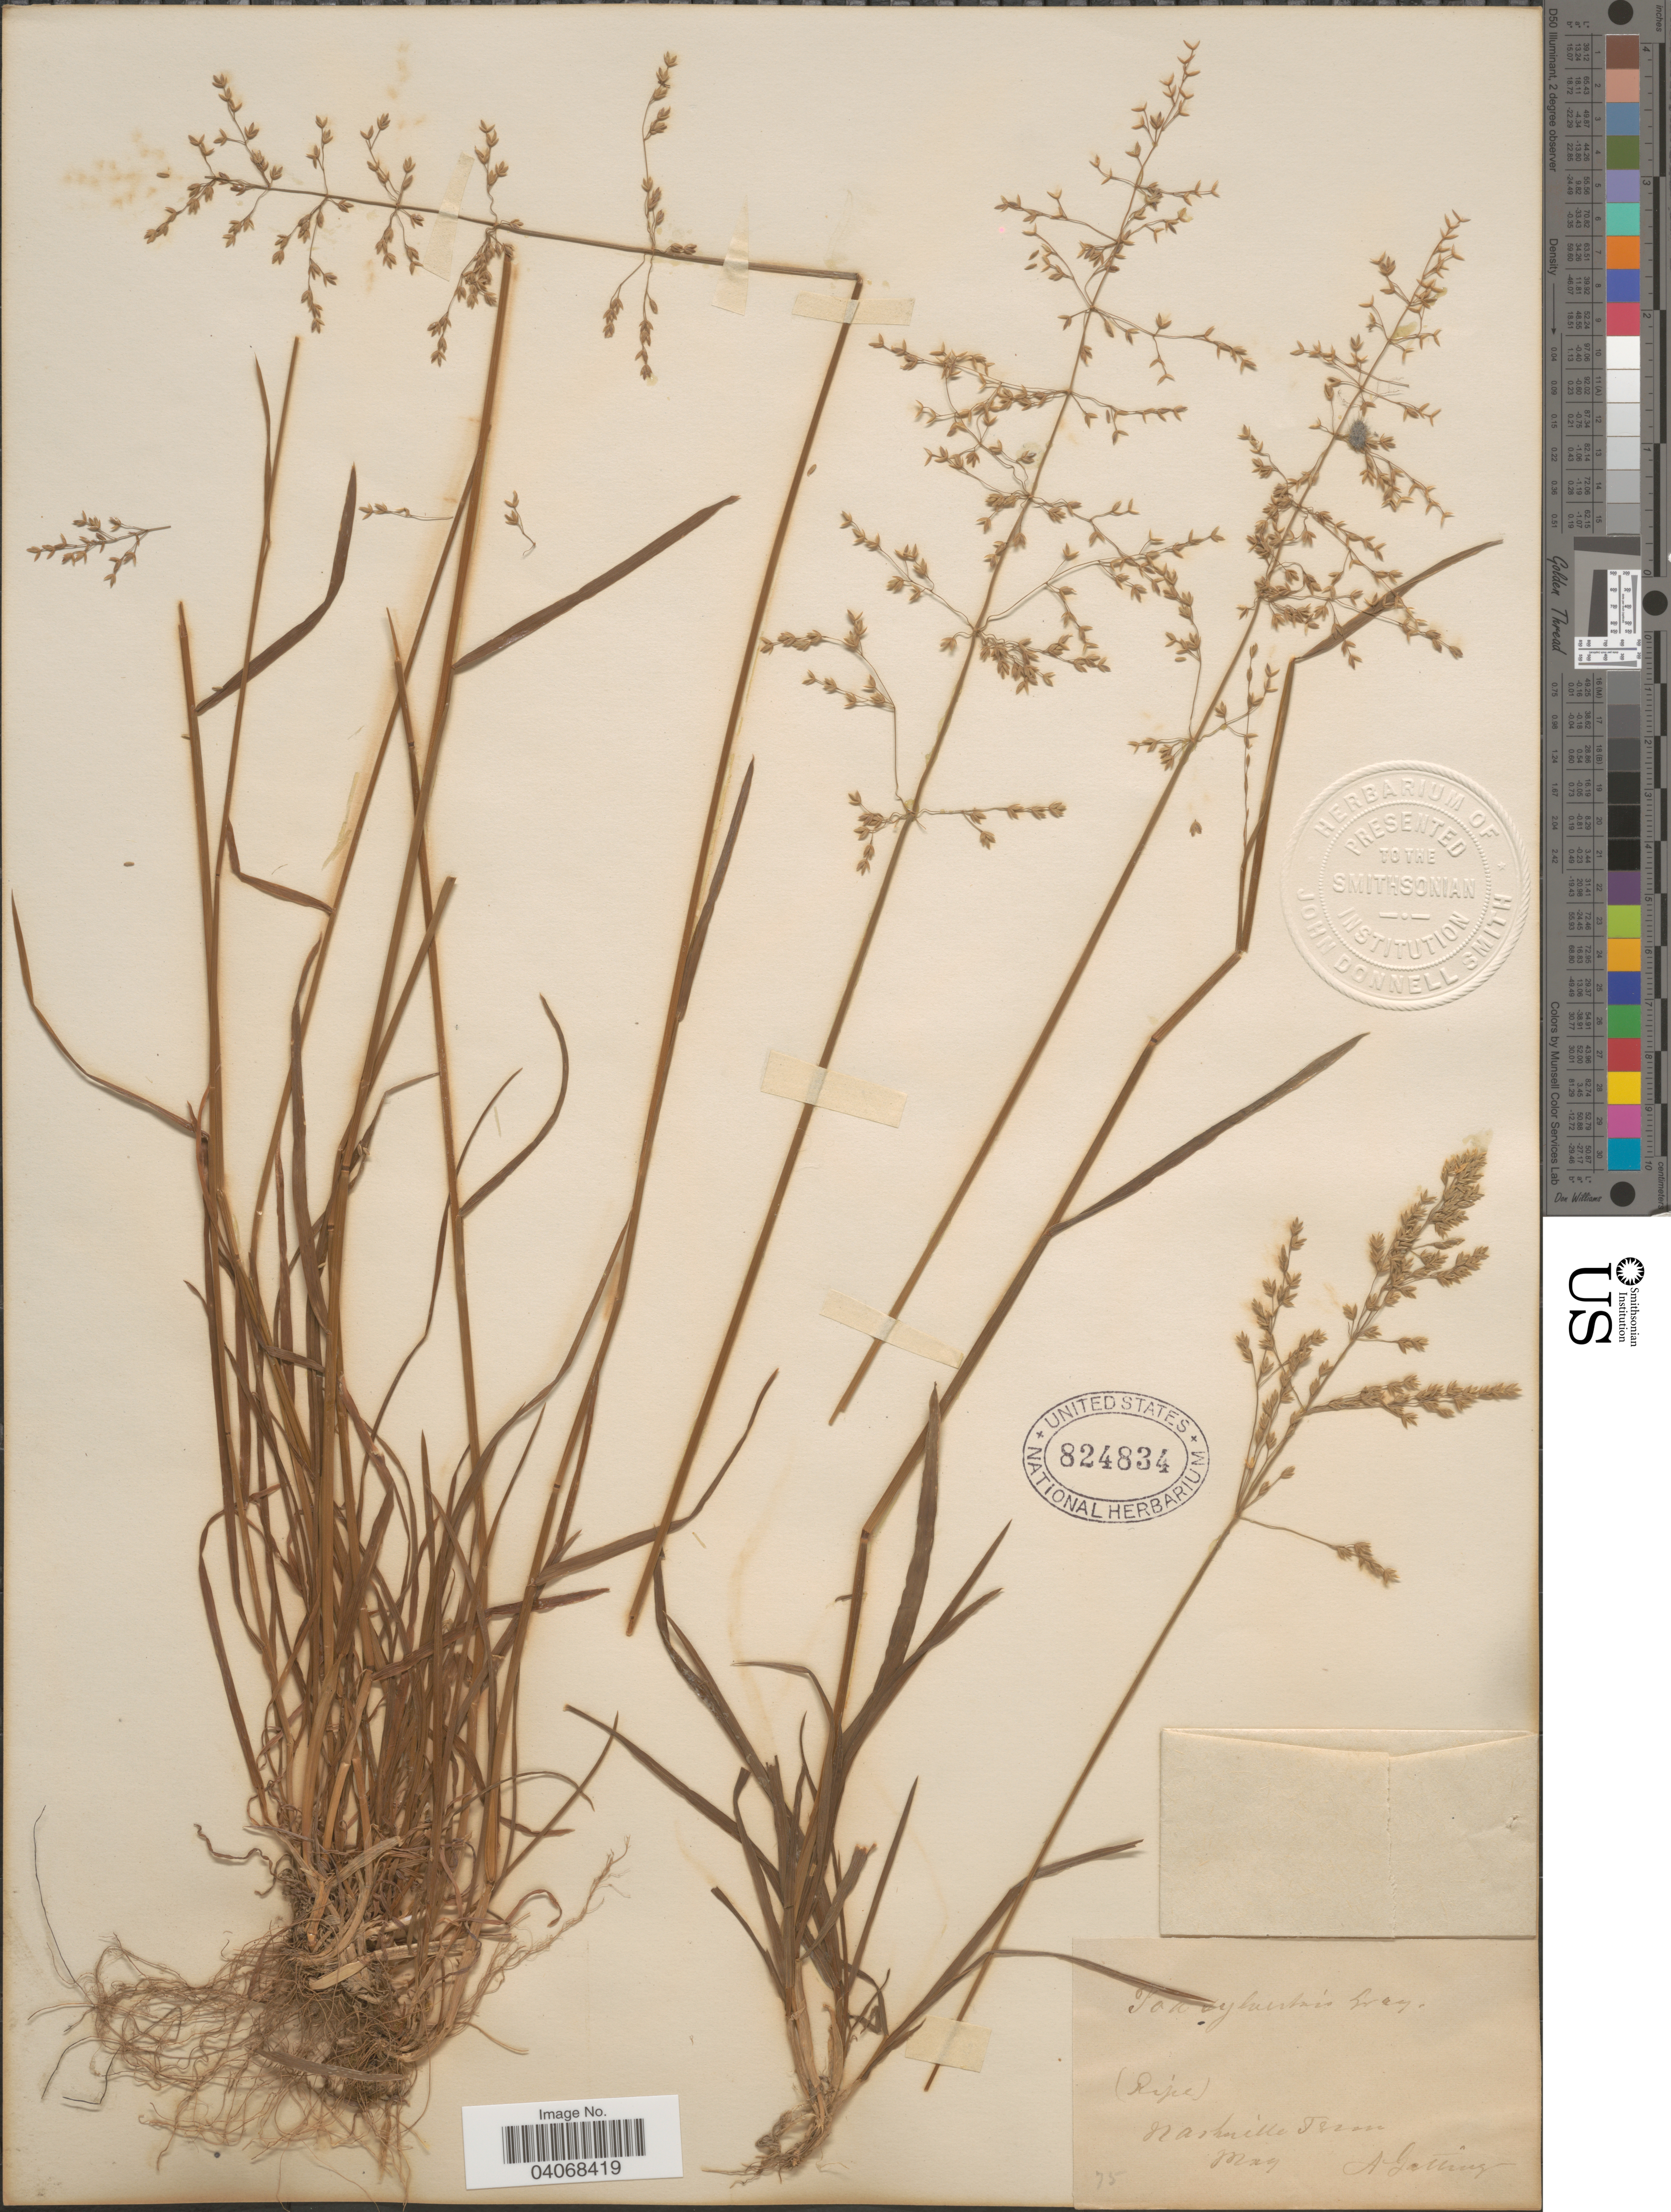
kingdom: Plantae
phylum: Tracheophyta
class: Liliopsida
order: Poales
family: Poaceae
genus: Poa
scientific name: Poa sylvestris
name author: A. Gray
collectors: A. Gattinger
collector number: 75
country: United States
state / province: Tennessee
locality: Nashville.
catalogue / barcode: US 824834